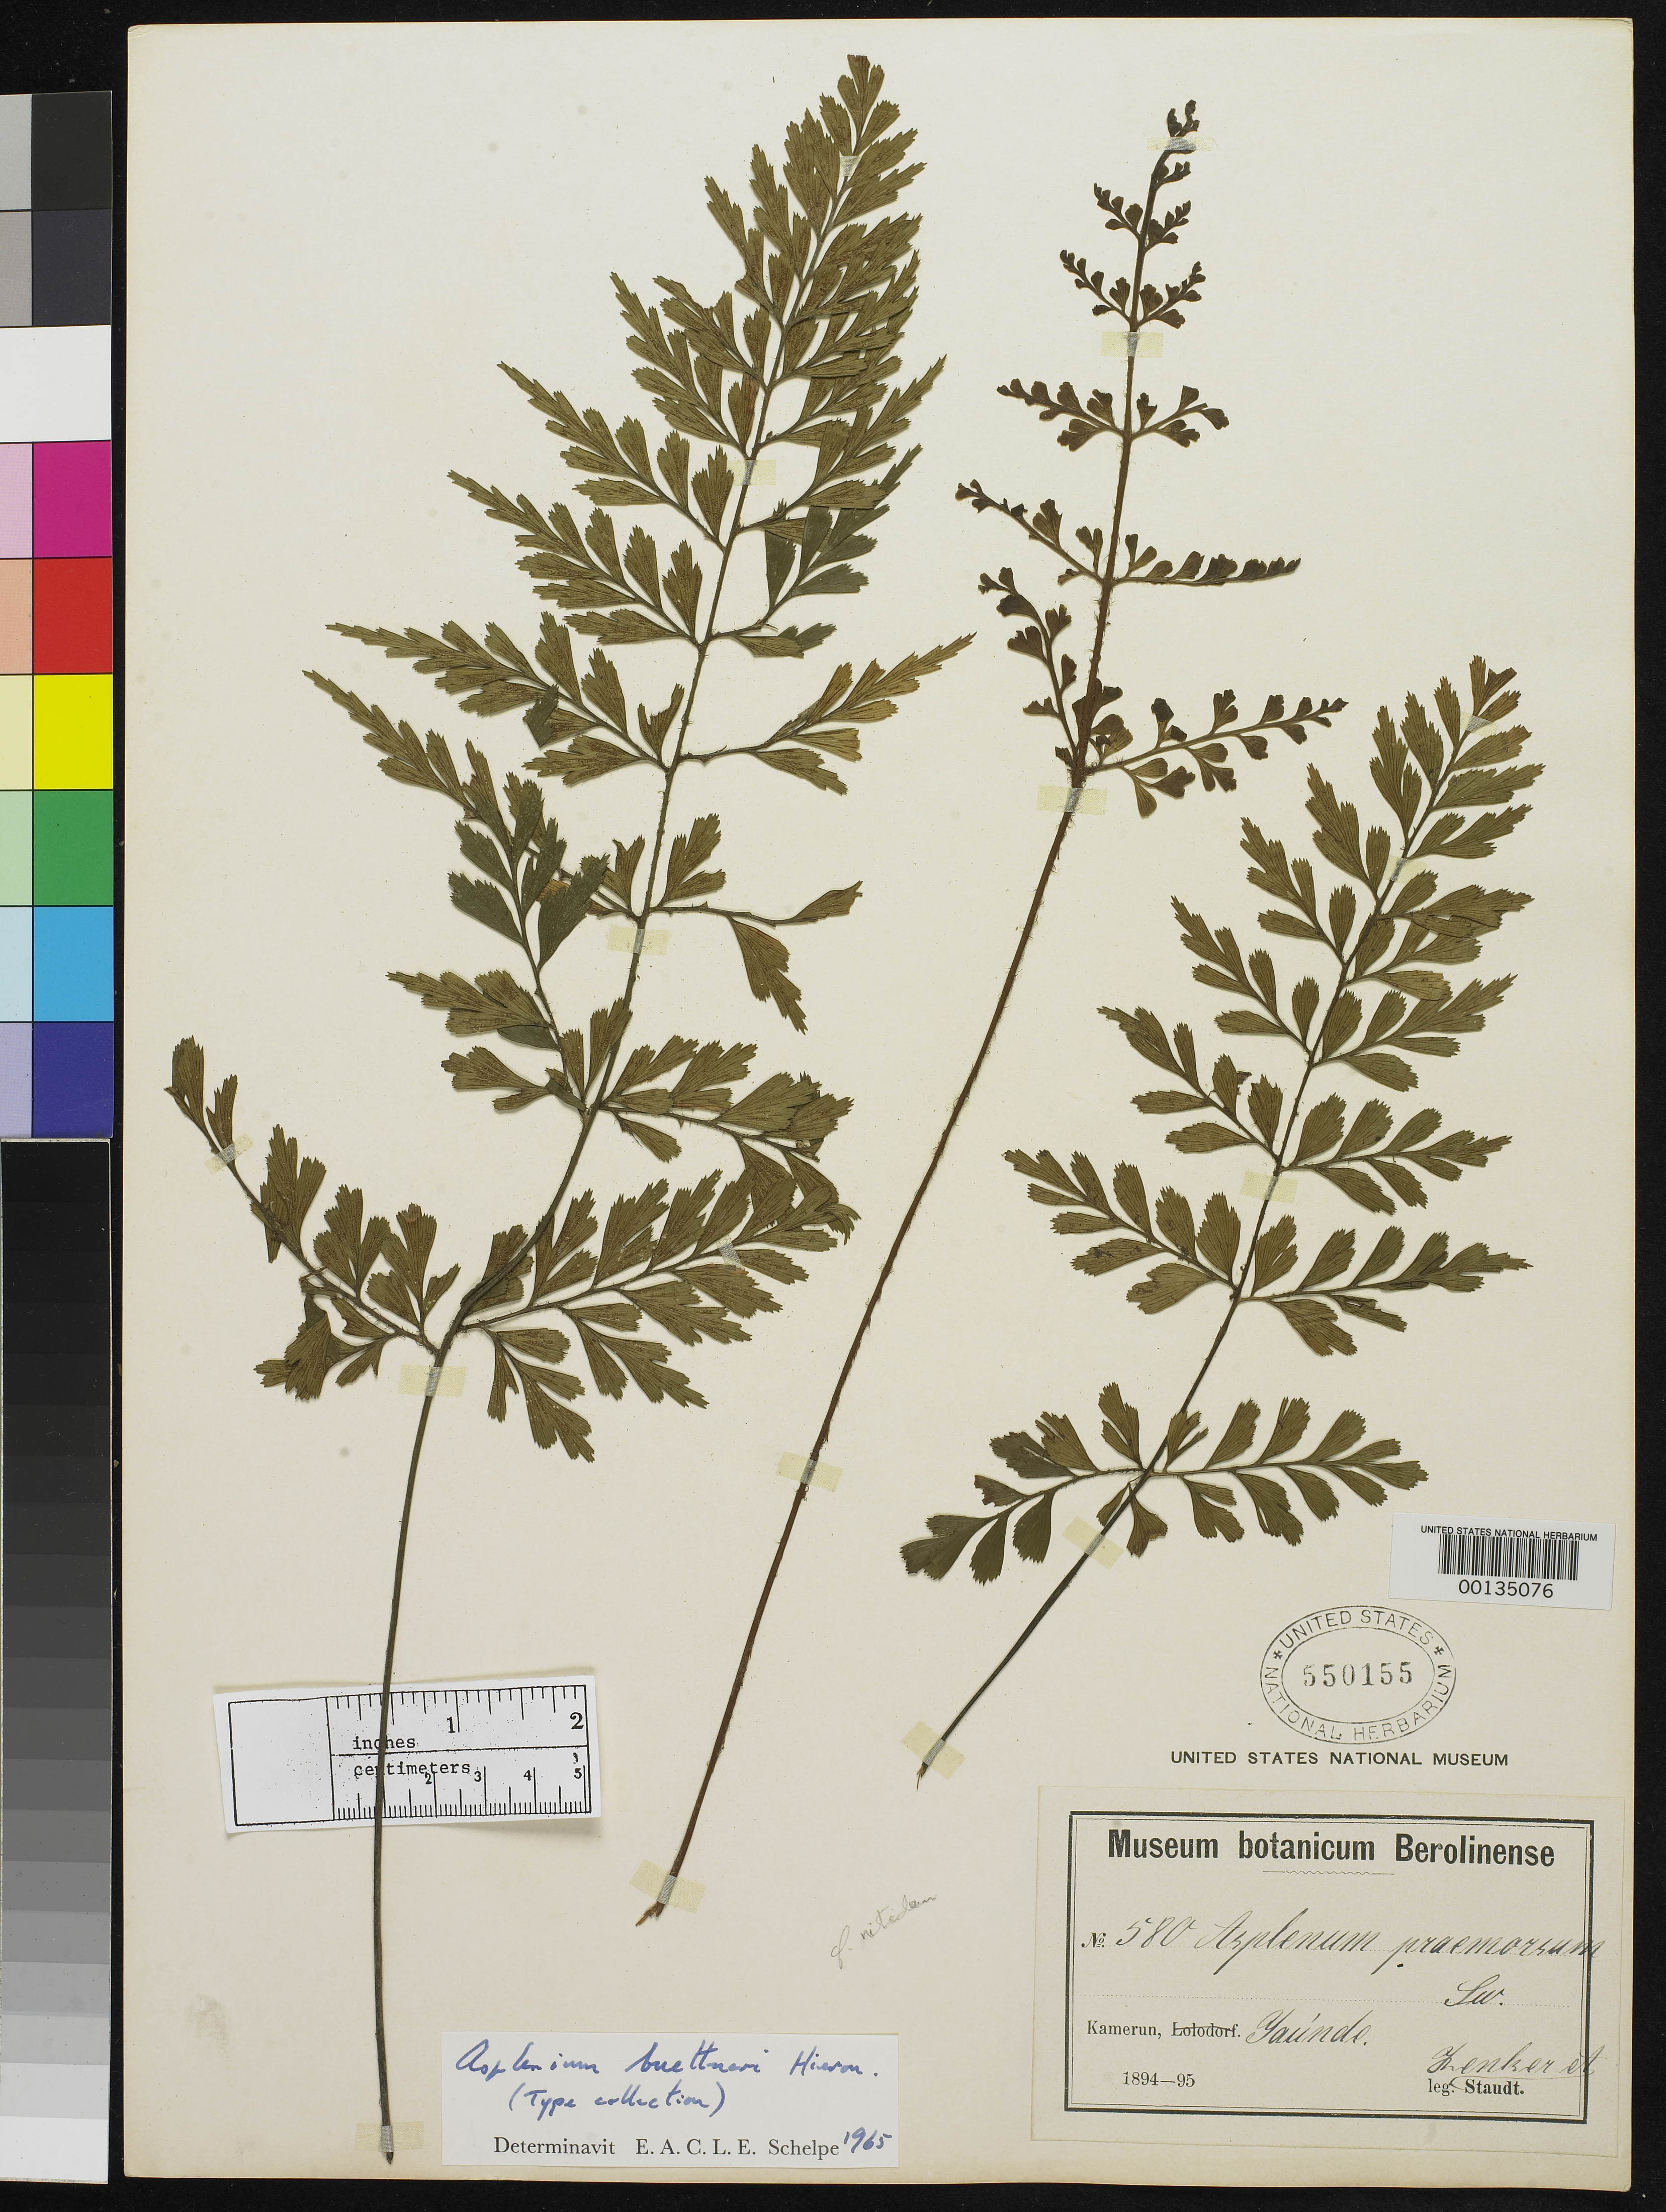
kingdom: Plantae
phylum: Tracheophyta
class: Polypodiopsida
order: Polypodiales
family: Aspleniaceae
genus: Asplenium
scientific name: Asplenium buettneri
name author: Hieron.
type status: Isotype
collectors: G. A. Zenker & A. Staudt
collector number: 580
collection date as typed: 1894 to -- --- 1895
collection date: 1894/1895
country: Cameroon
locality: Kamerun, Yaunde.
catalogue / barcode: US 550155